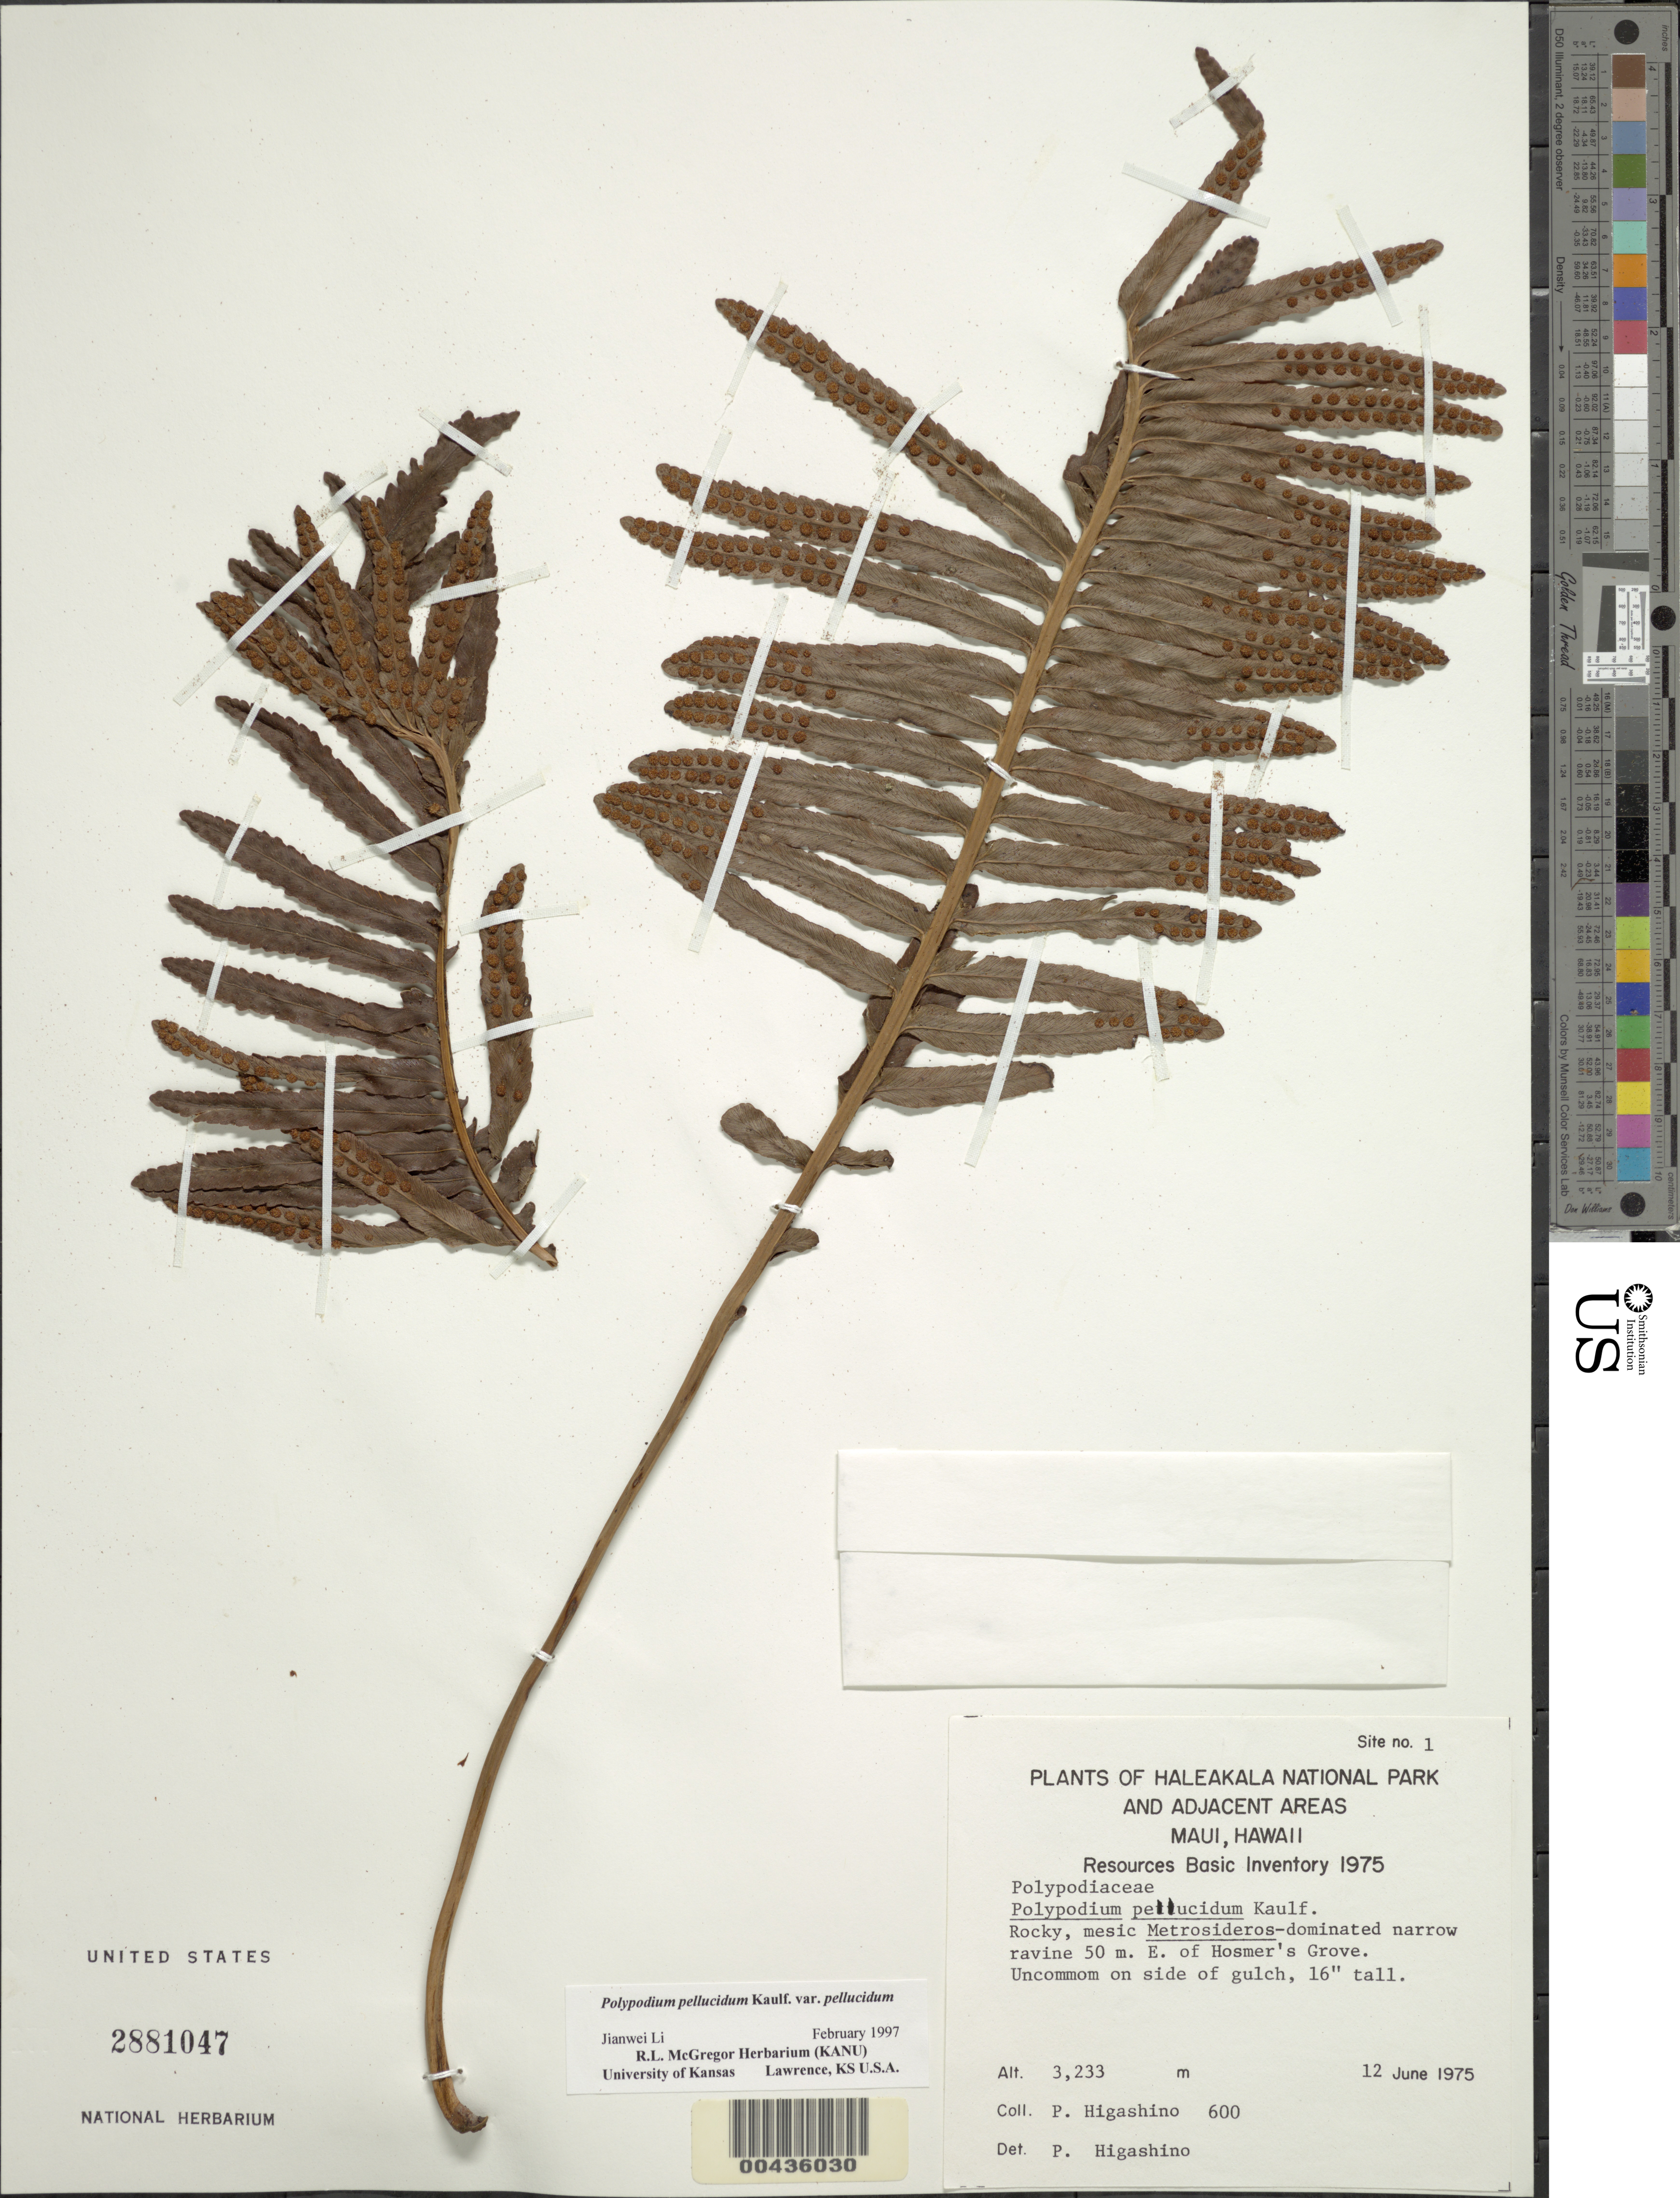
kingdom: Plantae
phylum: Tracheophyta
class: Polypodiopsida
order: Polypodiales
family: Polypodiaceae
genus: Polypodium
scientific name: Polypodium pellucidum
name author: Kaulf.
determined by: Higashino, P.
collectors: P. Higashino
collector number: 600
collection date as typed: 12 Jun 1975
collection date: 1975-06-12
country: United States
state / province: Hawaii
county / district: Maui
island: Maui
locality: Haleakala National Park and adjacent areas, Maui; ravine 50 m. E. of Hosmer's Grove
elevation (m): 3233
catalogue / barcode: US 2881047